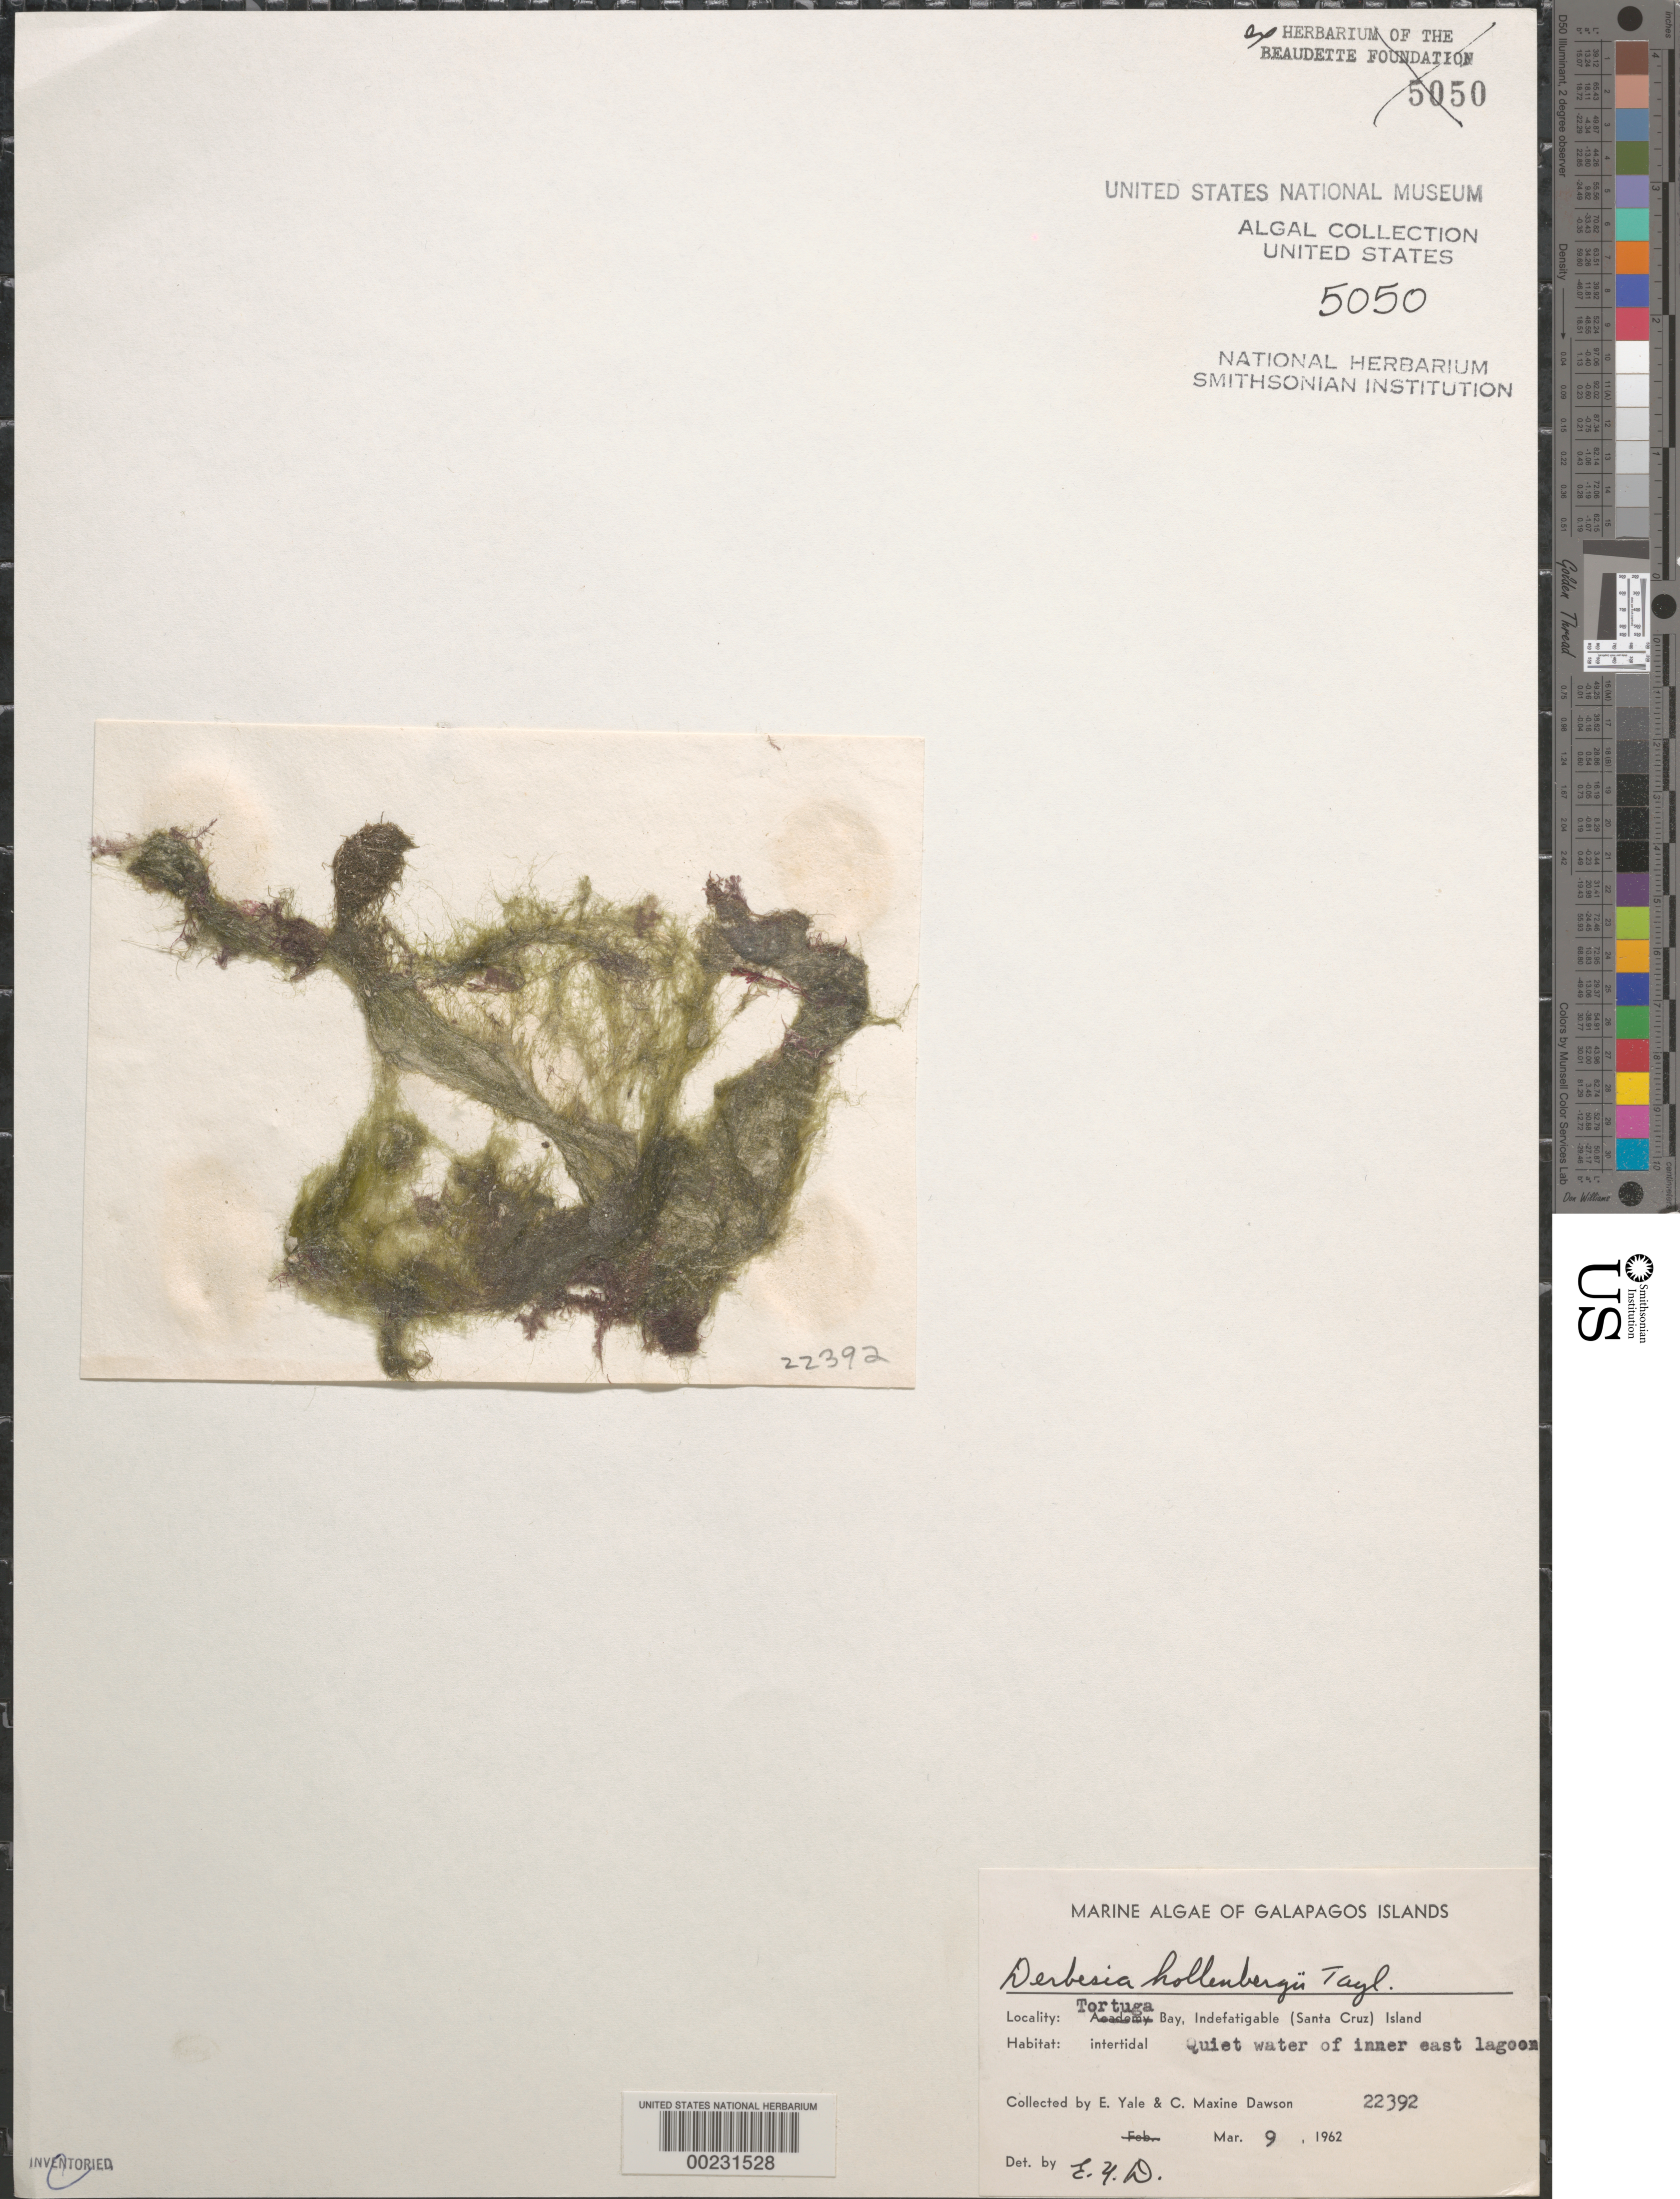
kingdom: Plantae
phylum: Chlorophyta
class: Ulvophyceae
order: Bryopsidales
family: Derbesiaceae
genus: Derbesia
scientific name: Derbesia hollenbergii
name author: W.R. Taylor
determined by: Dawson, E. Y.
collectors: E. Y. Dawson & C. M. Dawson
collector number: EYD 22392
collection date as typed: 09 Mar 1962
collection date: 1962-03-09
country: Ecuador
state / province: Colón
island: Santa Cruz [Indefatigable, Chaves]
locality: Tortuga Bay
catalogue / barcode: US 5050